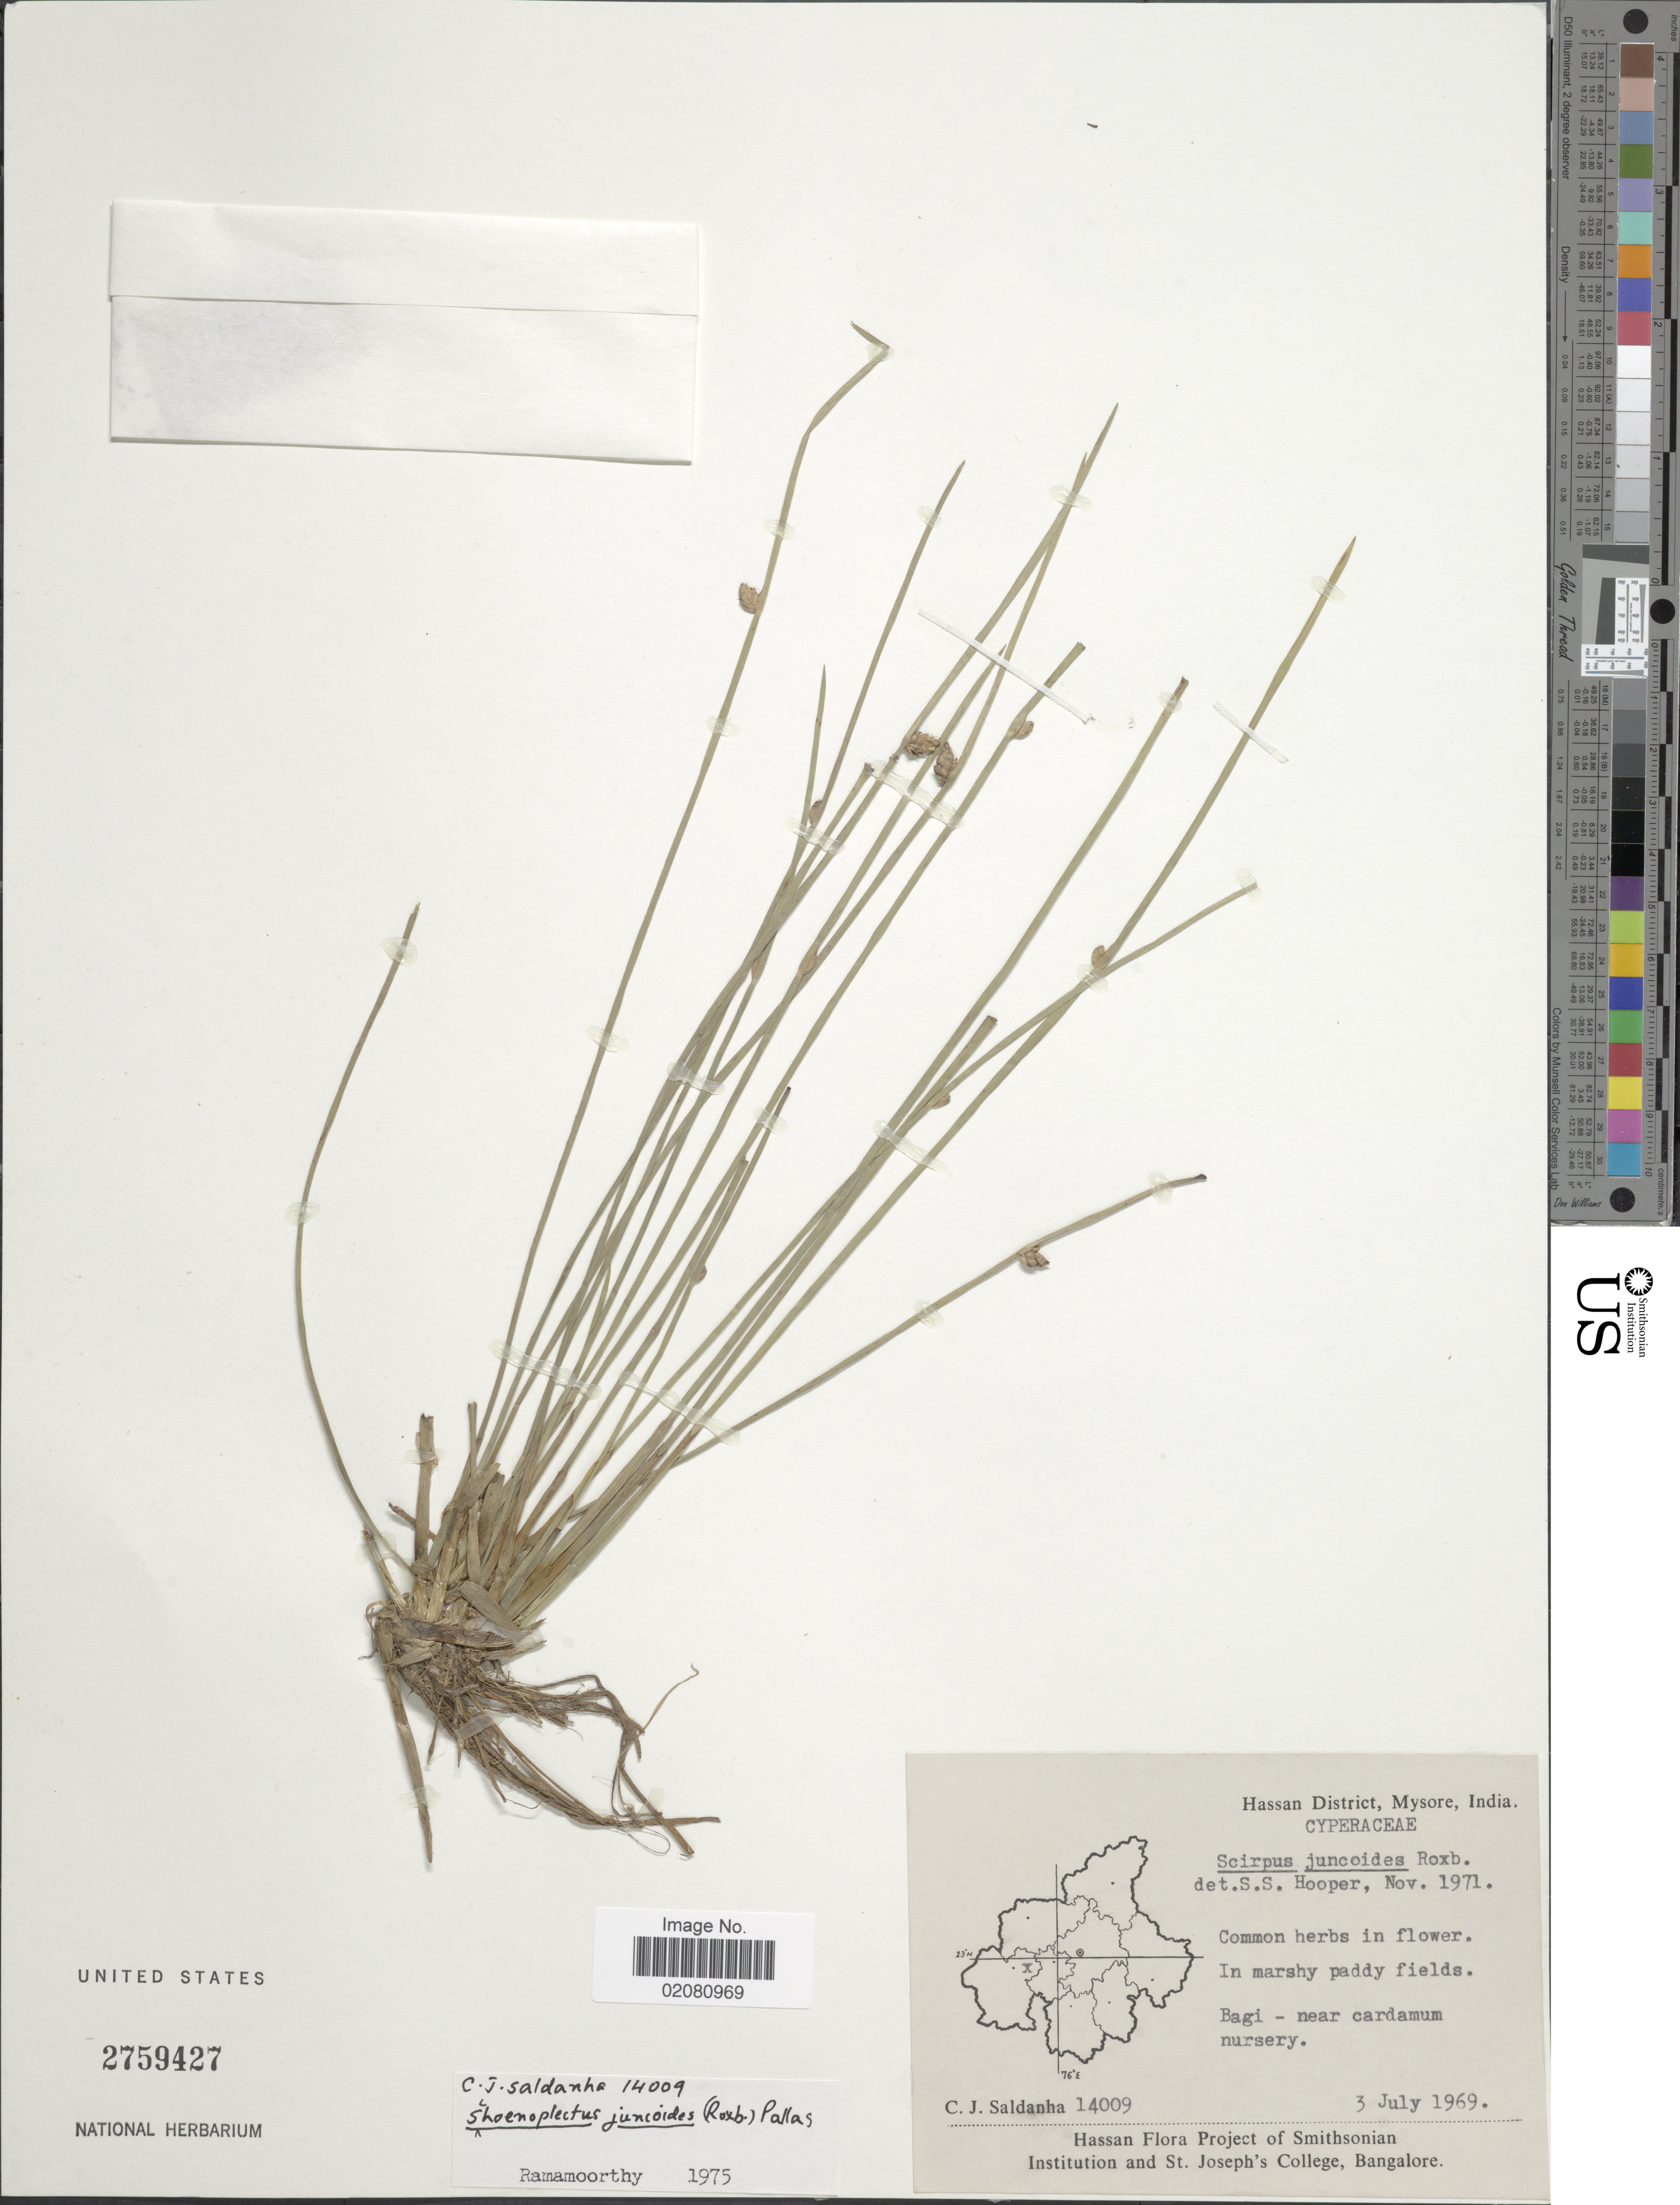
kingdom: Plantae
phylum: Tracheophyta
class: Liliopsida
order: Poales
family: Cyperaceae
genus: Schoenoplectus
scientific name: Schoenoplectus juncoides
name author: (Roxb.) Palla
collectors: C. J. Saldanha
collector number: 14009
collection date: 1969-01-03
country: India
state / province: Karnataka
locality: Hassan District, Mysore, India. Bagi - near cardamum nursery.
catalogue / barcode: US 2759427